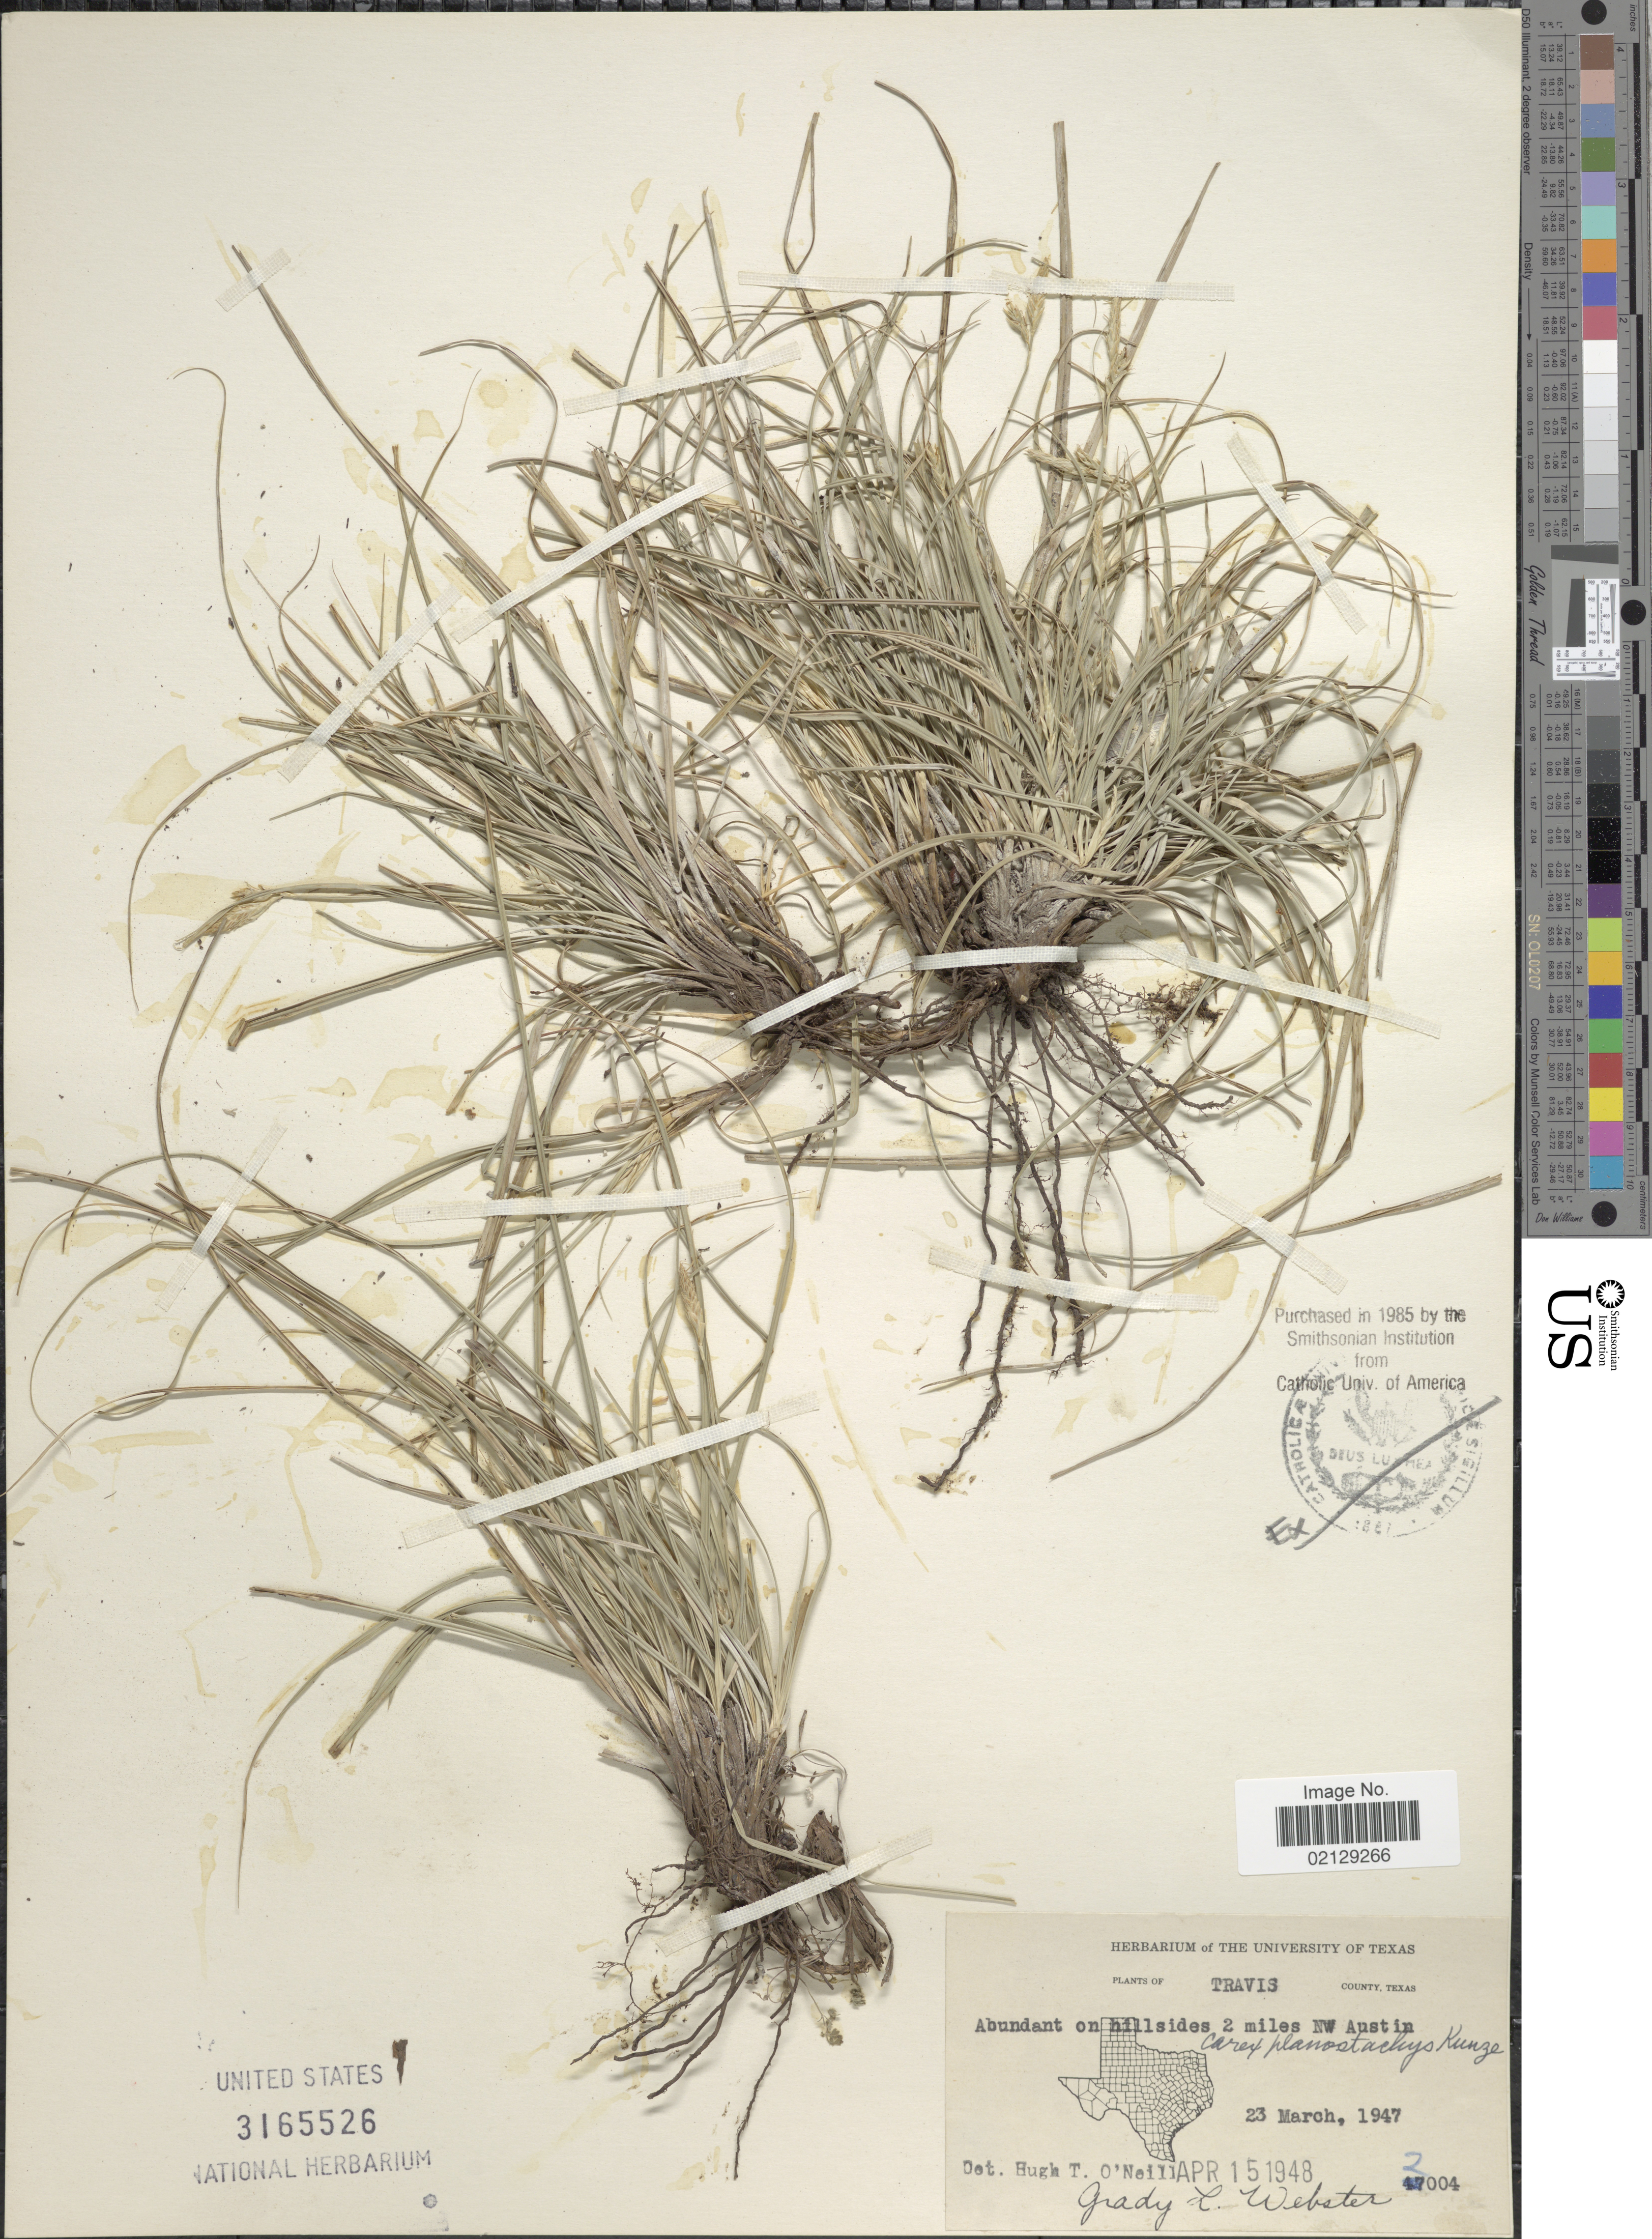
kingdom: Plantae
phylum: Tracheophyta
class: Liliopsida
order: Poales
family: Cyperaceae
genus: Carex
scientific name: Carex planostachys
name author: Kunze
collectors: G. L. Webster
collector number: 2004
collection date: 1947-03-23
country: United States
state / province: Texas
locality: Travis County, Texas, Abundant on hillsides 2 miles NW Austin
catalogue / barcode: US 3165526